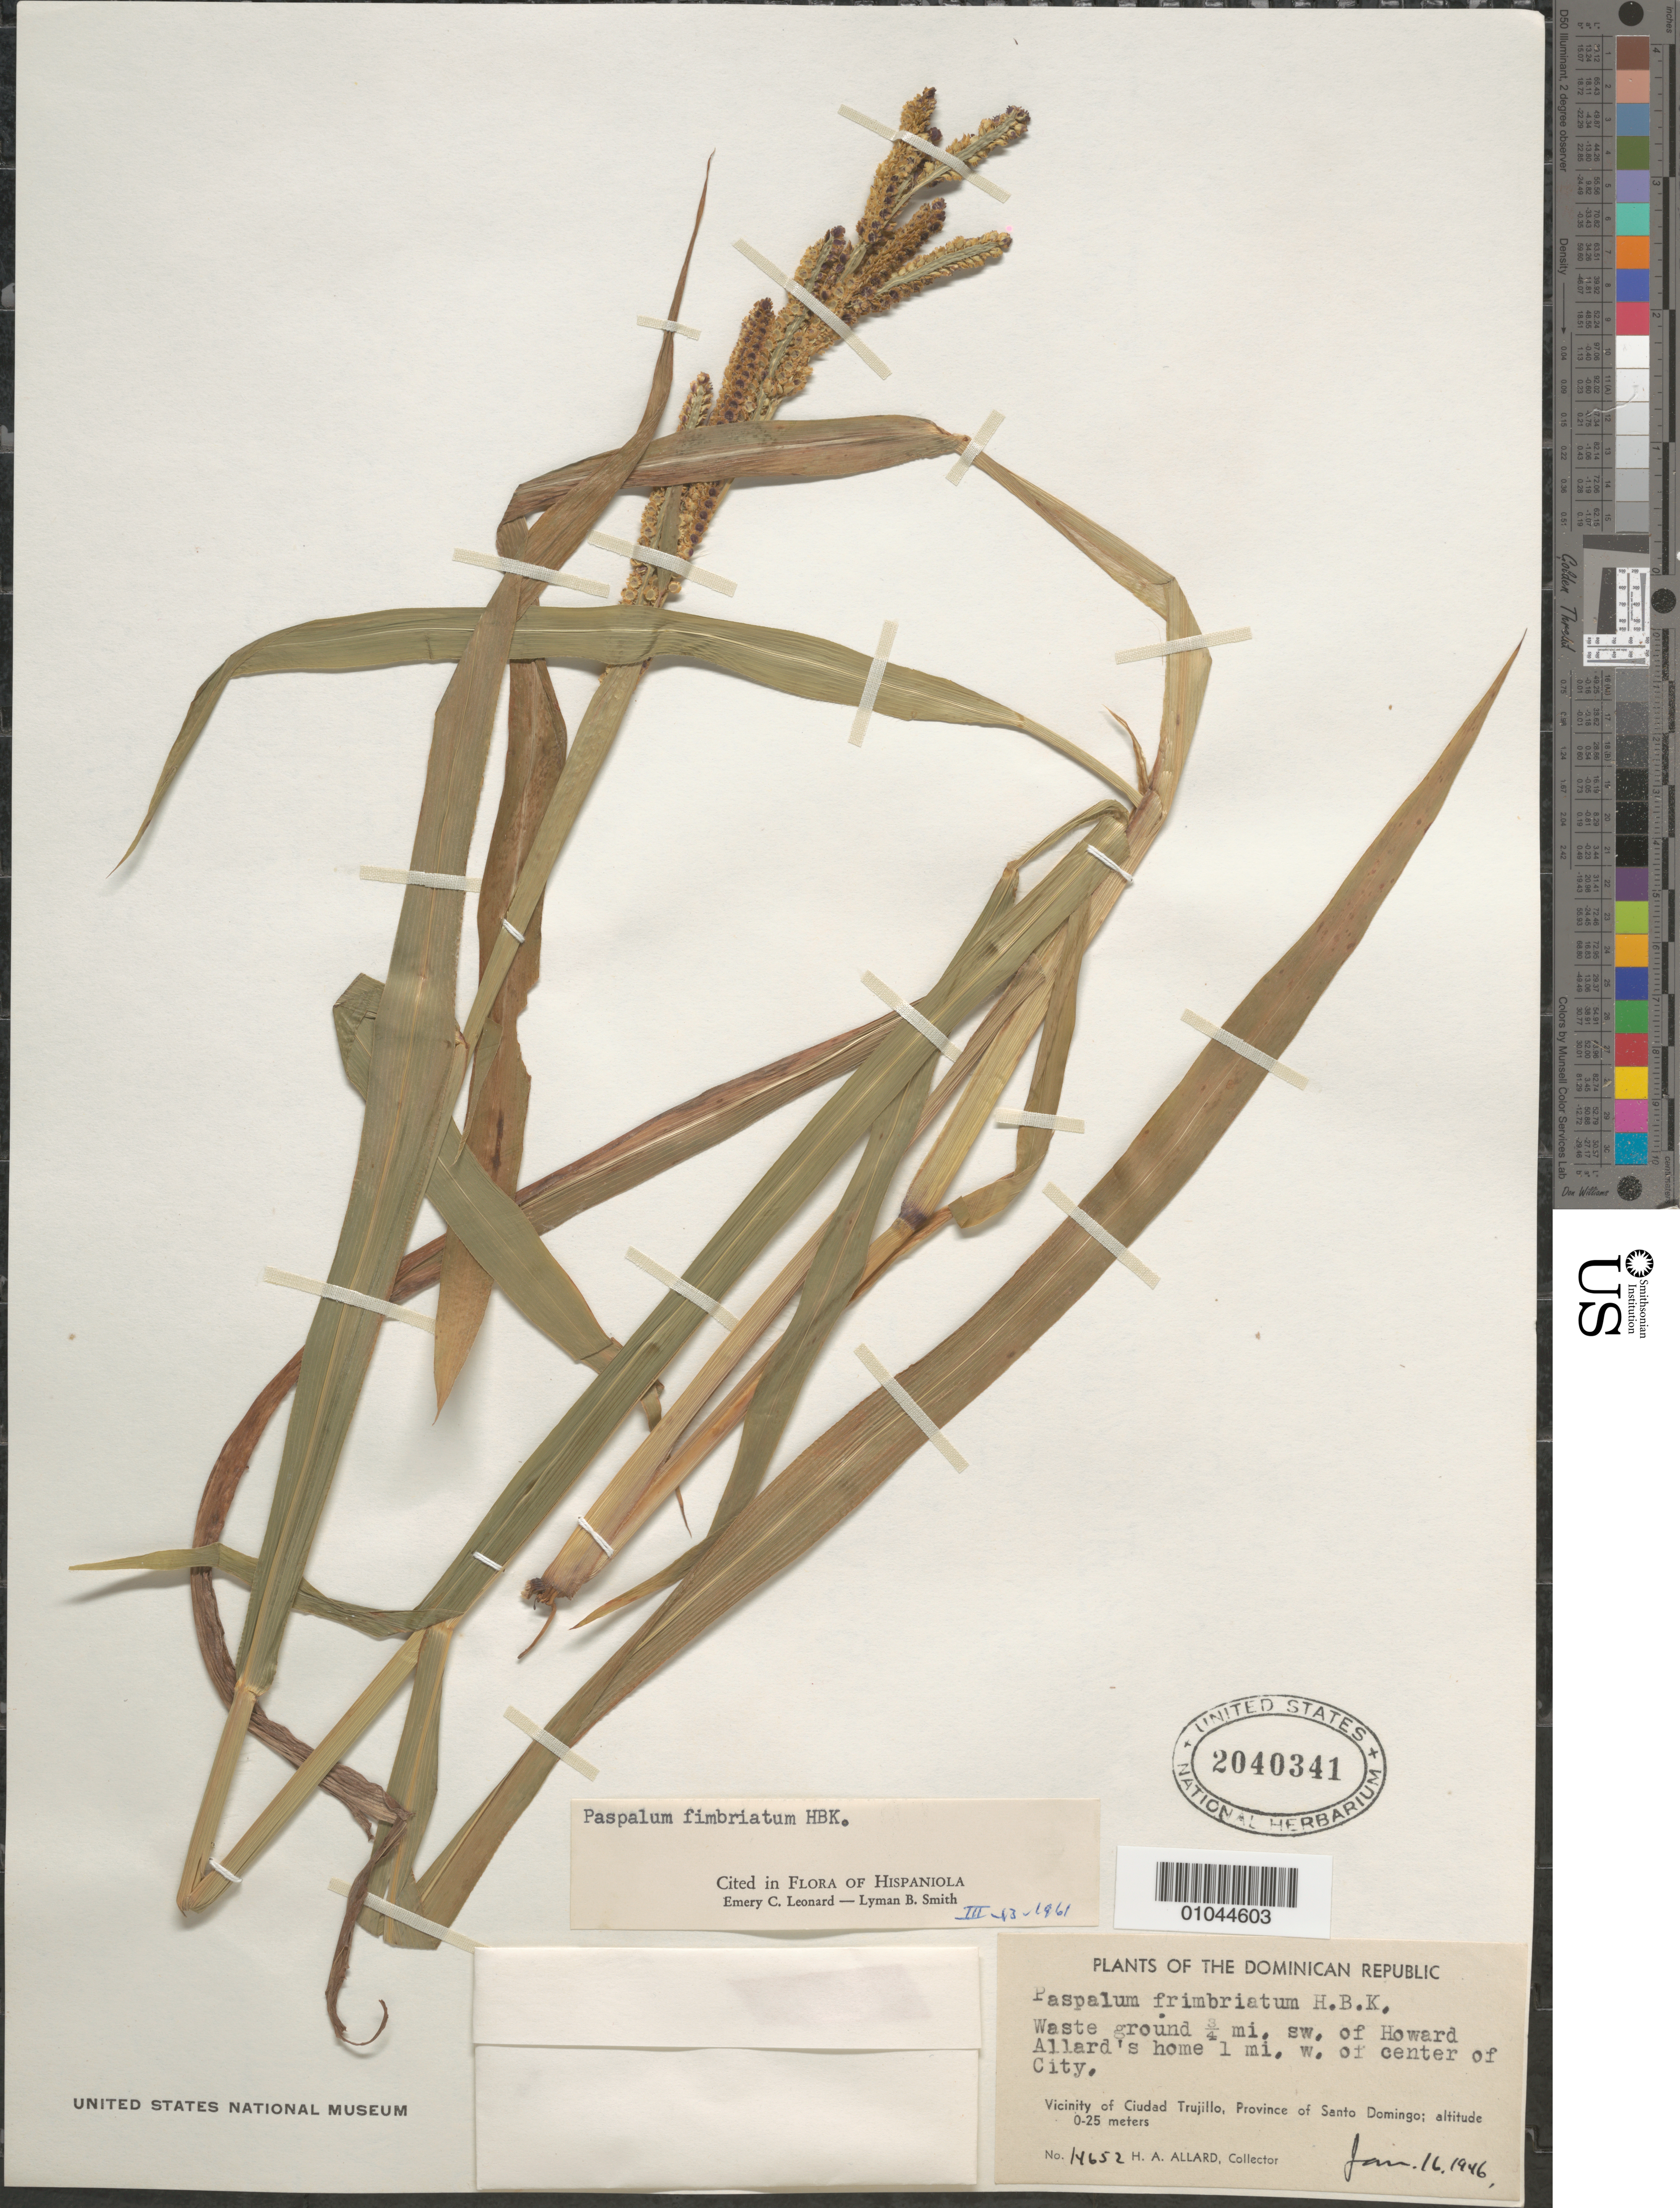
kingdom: Plantae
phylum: Tracheophyta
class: Liliopsida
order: Poales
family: Poaceae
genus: Paspalum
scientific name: Paspalum fimbriatum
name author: Kunth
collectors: H. A. Allard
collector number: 14652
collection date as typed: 16 Jan 1946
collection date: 1946-01-16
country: Dominican Republic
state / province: Distrito Nacional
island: Hispaniola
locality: Vicinity of Ciudad Trujillo, 3/4 mile SW of Howard Allard's home 1 mile W of center of city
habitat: waste ground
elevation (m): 0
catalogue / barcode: US 2040341